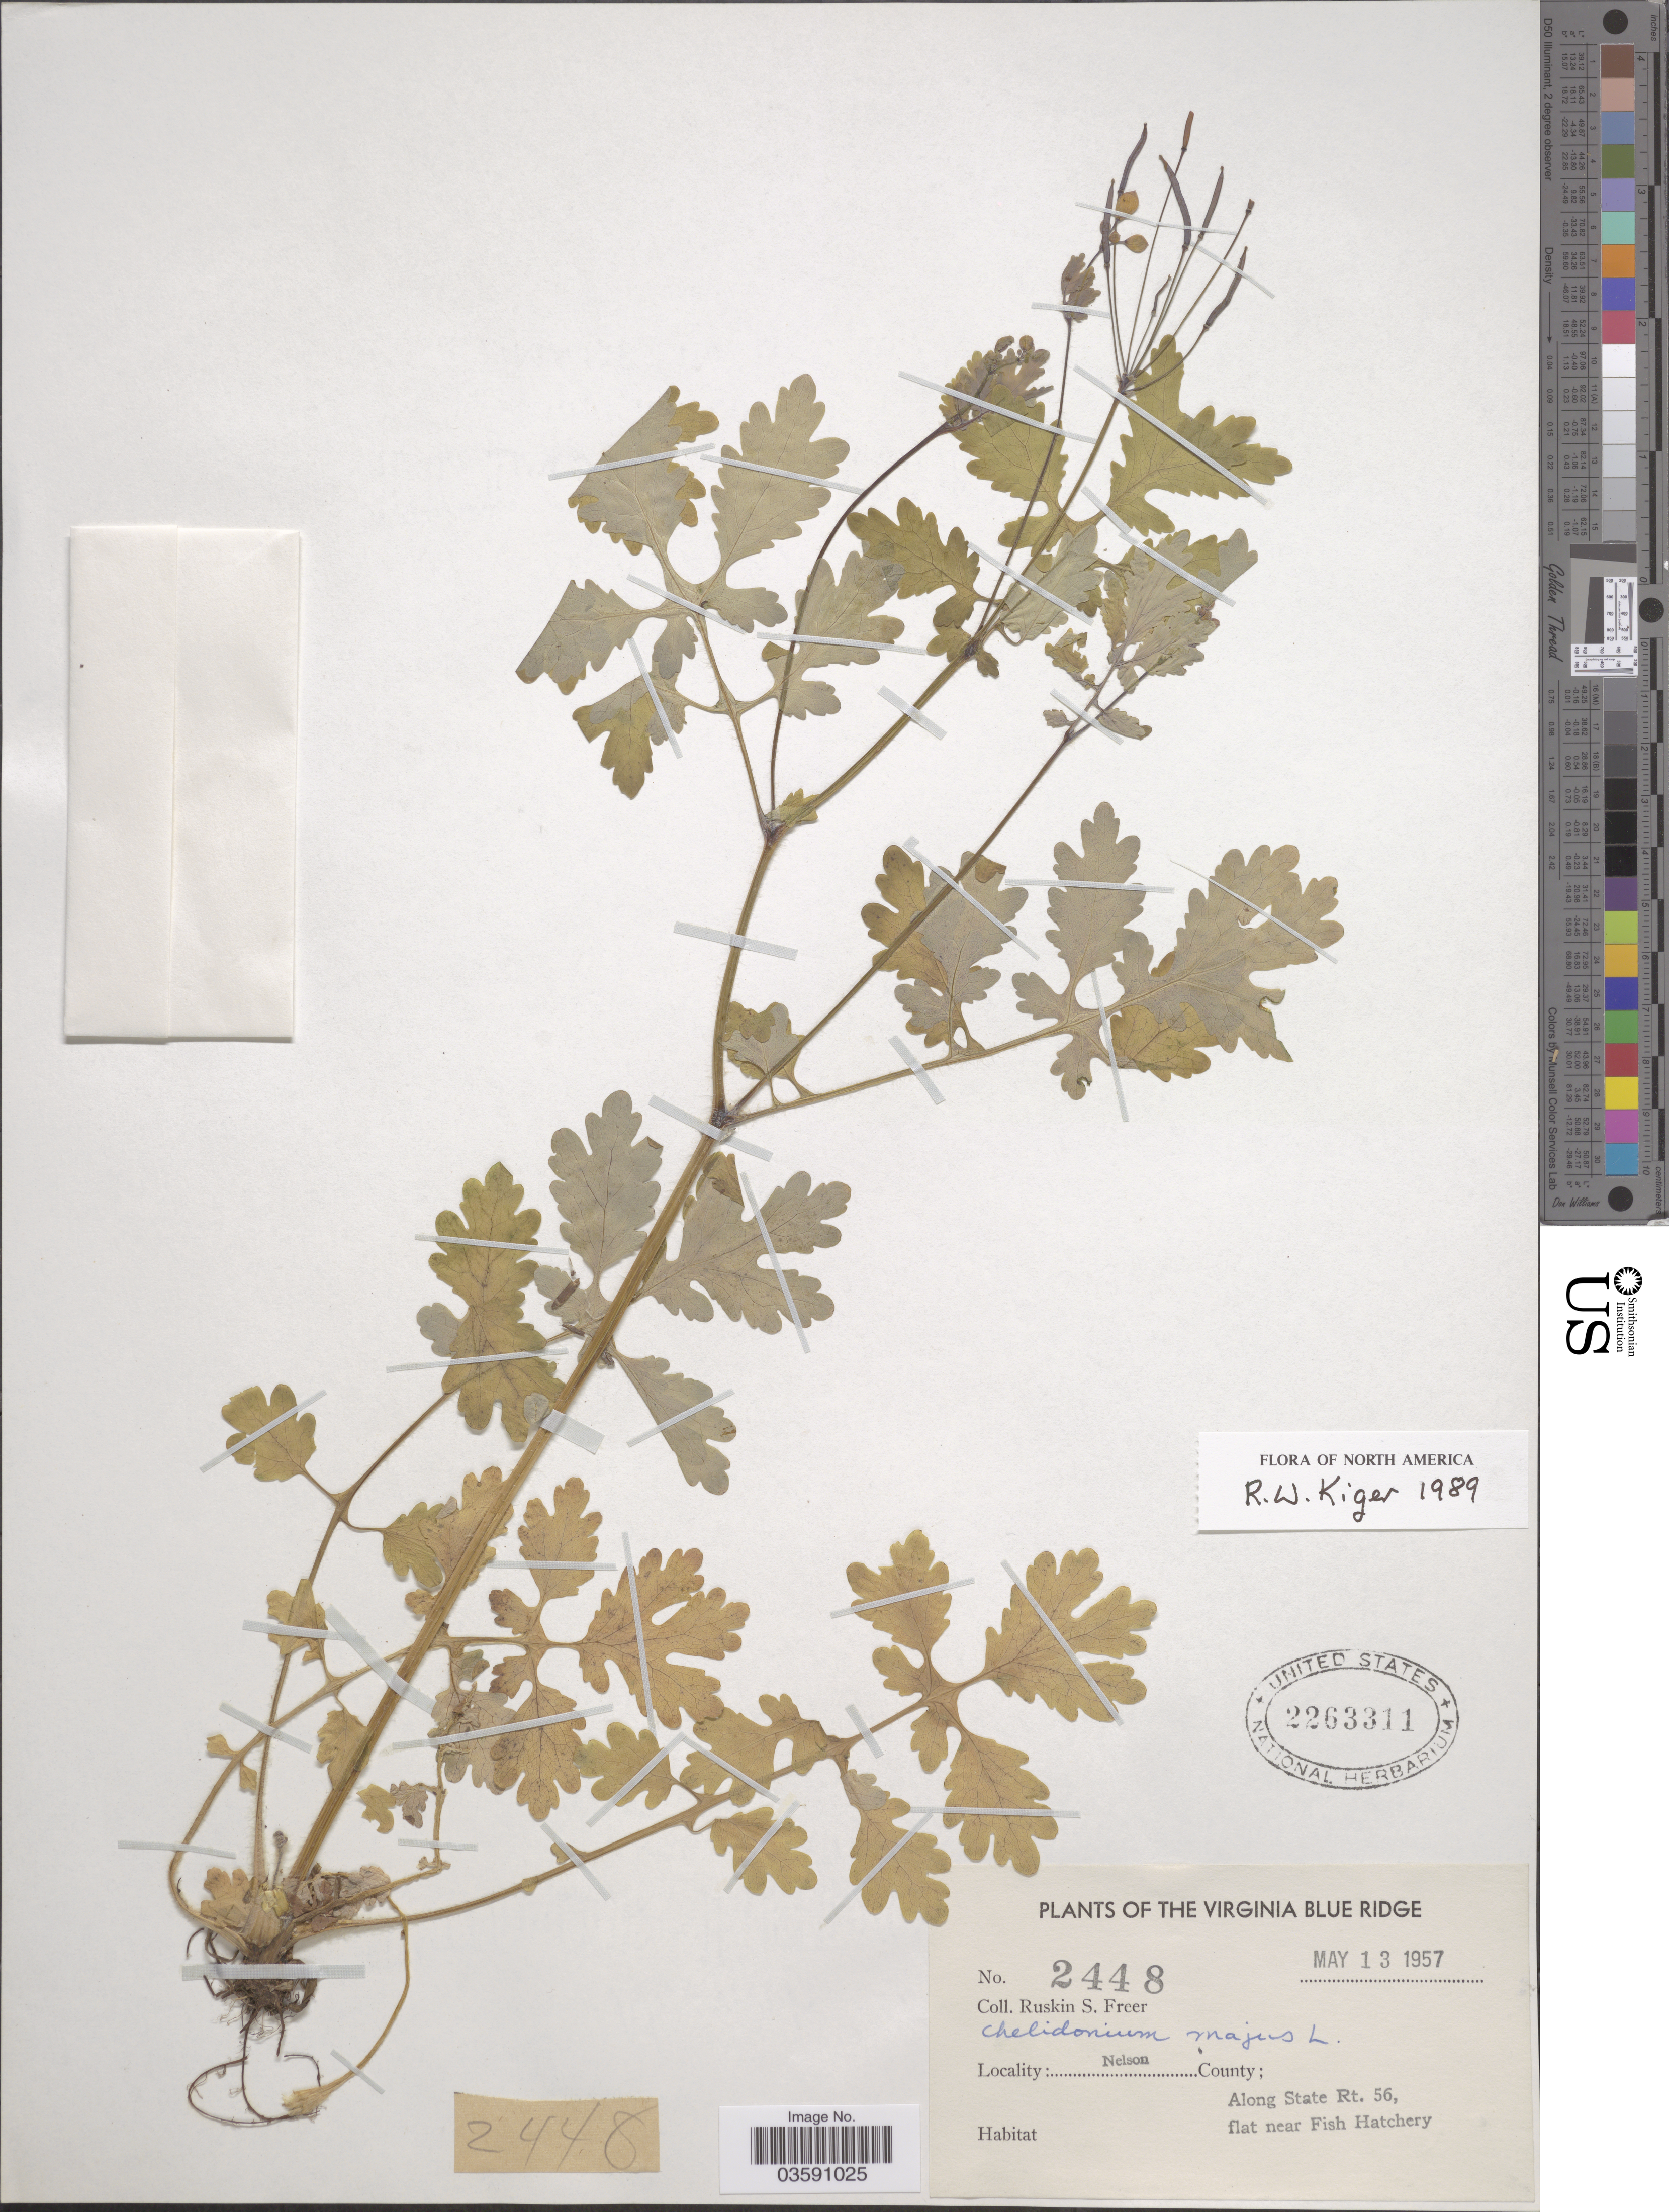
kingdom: Plantae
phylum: Tracheophyta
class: Magnoliopsida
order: Ranunculales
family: Papaveraceae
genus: Chelidonium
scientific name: Chelidonium majus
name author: L.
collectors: R. Freer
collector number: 2448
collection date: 1957-05-13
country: United States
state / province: Virginia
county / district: Nelson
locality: The Virginia Blue Ridge. Nelson County. Along State Rt. 56, flat near Fish Hatchery.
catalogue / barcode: US 2263311